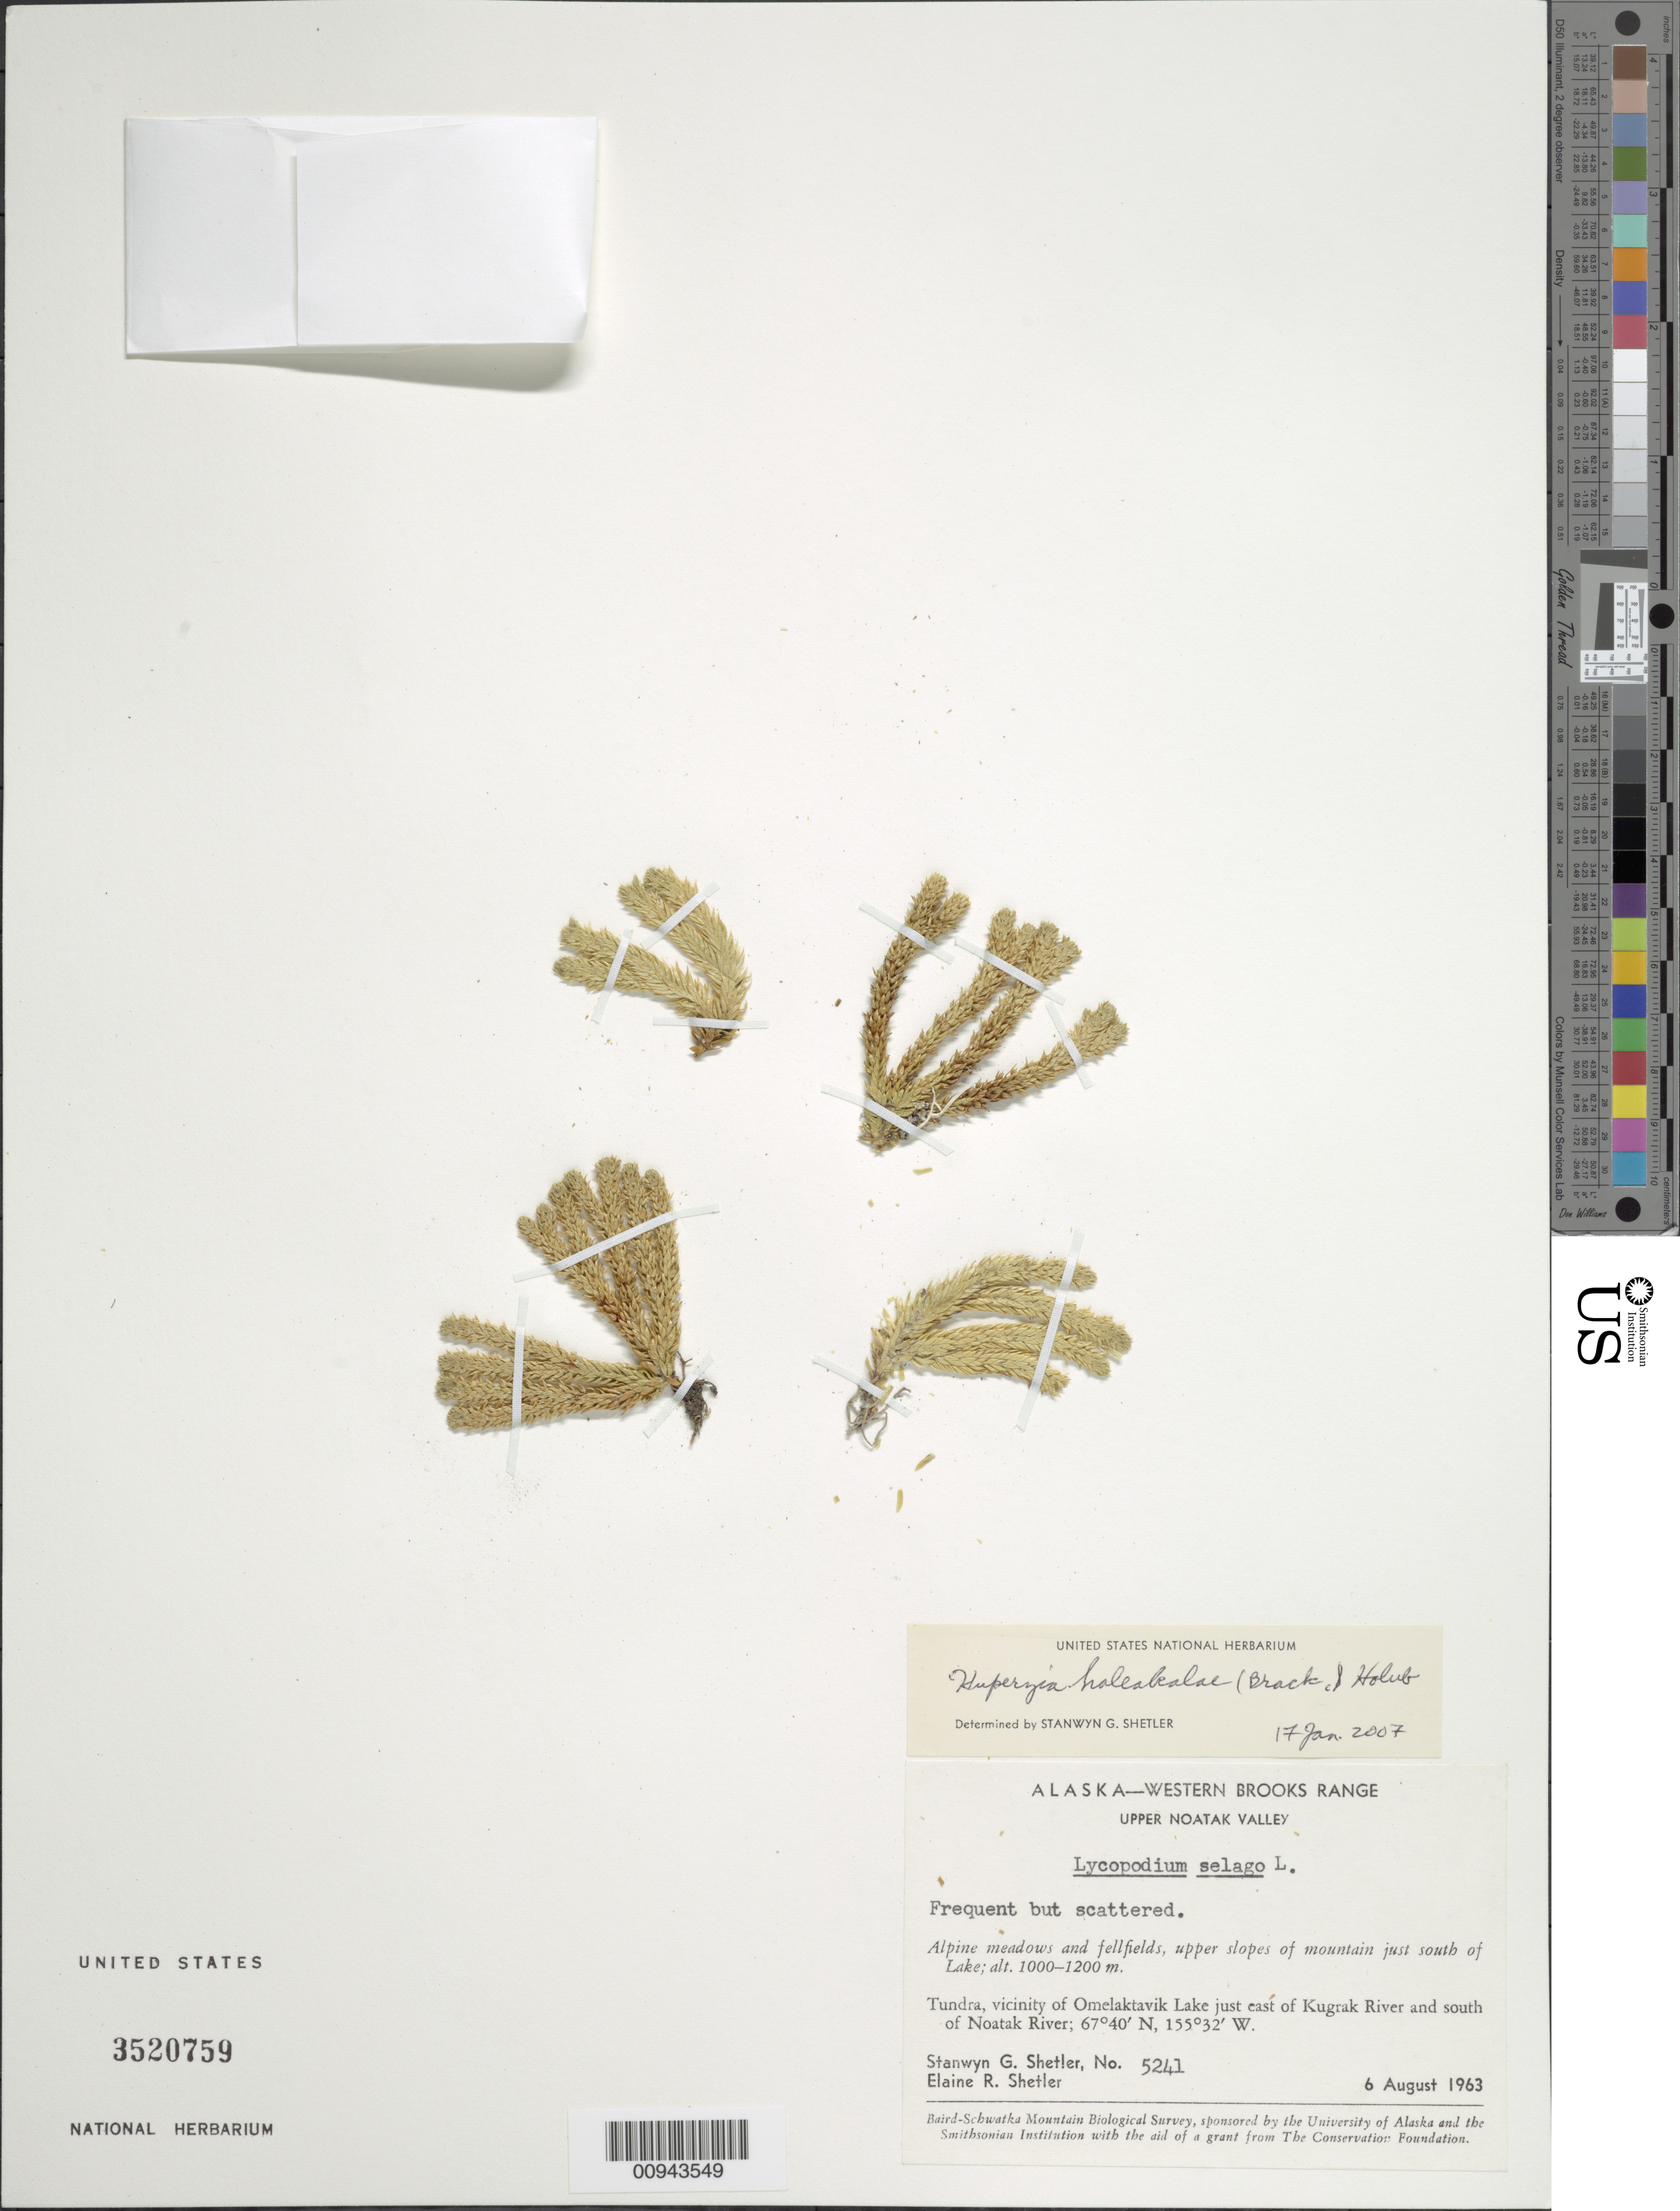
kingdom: Plantae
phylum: Tracheophyta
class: Lycopodiopsida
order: Lycopodiales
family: Lycopodiaceae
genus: Huperzia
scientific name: Huperzia haleakalae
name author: (Brack.) Holub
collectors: S. Shetler & E. R. Shetler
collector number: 5241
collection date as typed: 06 Aug 1963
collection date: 1963-08-06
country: United States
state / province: Alaska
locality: Vicinity of Omelaktavik Lake just east of Kugrak River and south of Noatak River. Western Brooks Range, Upper Noatak Valley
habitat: Tundra. Alpine crevices and fellfields, upper slopes of mountain just south of Lake.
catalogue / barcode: US 3520759